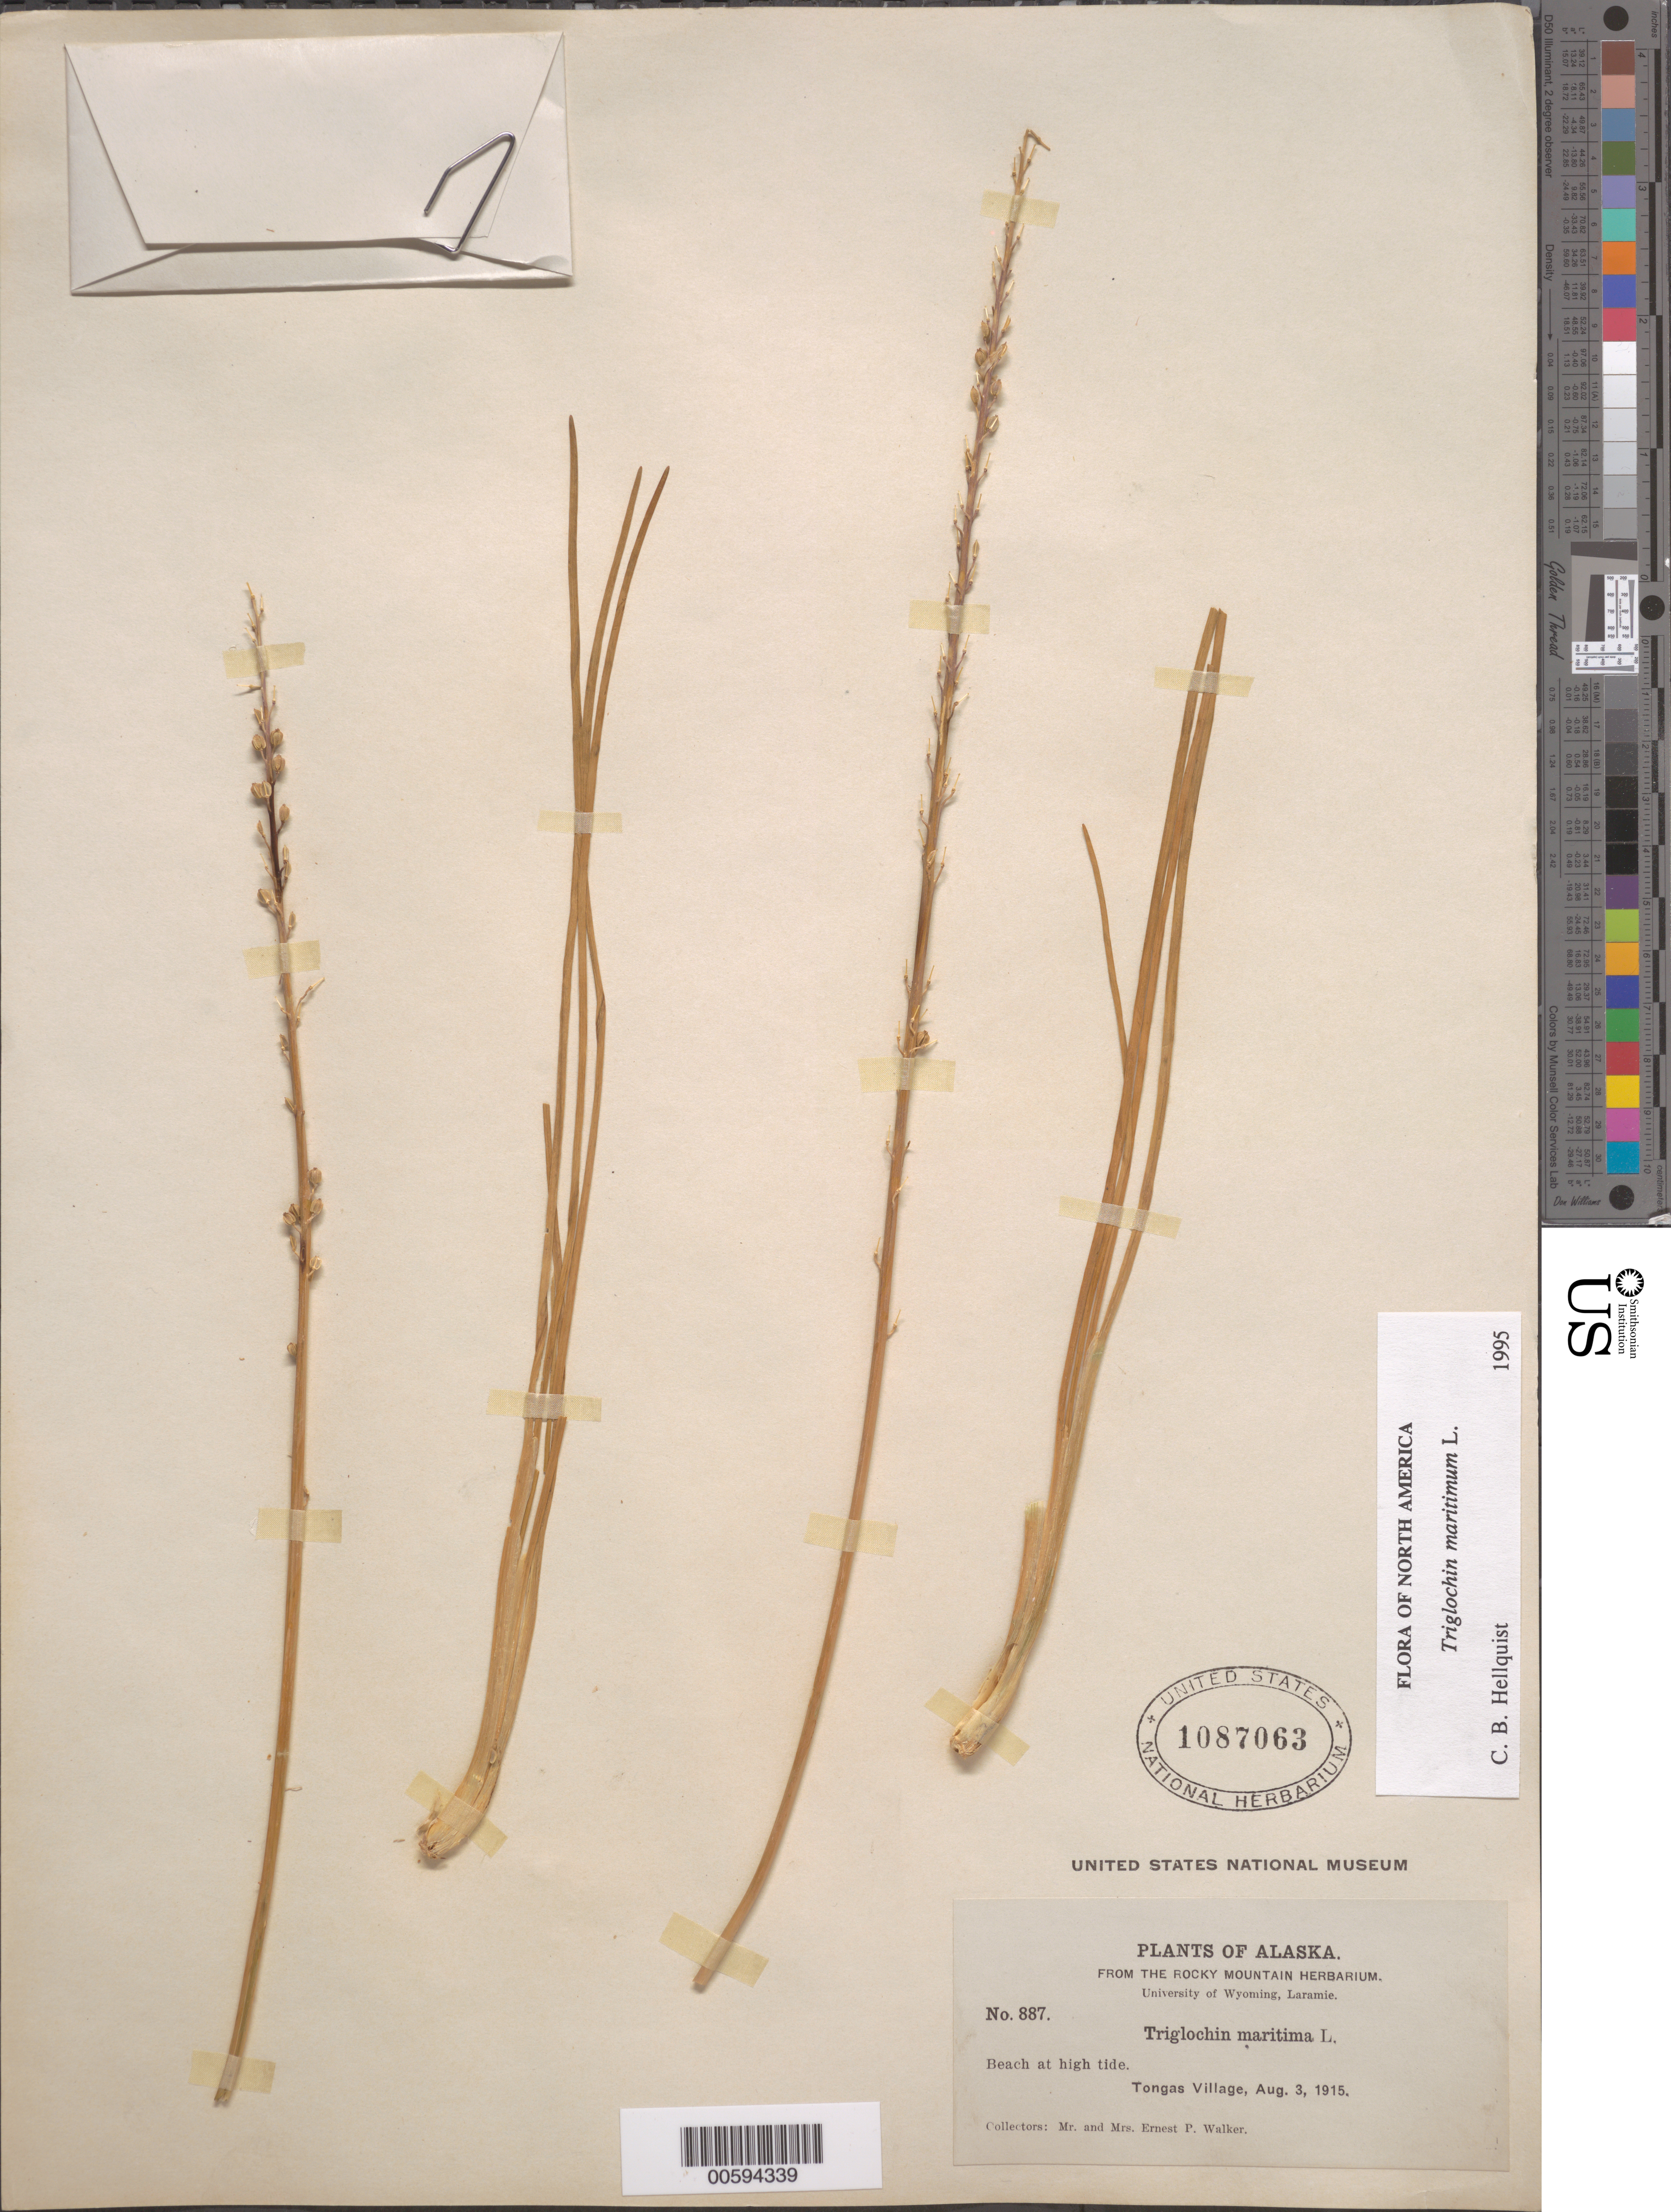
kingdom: Plantae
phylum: Tracheophyta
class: Liliopsida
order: Alismatales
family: Juncaginaceae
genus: Triglochin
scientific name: Triglochin maritima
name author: L.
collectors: E. Walker & E. Walker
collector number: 887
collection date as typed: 03 Aug 1915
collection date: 1915-08-03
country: United States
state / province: Alaska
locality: Tongas Village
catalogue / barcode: US 1087063